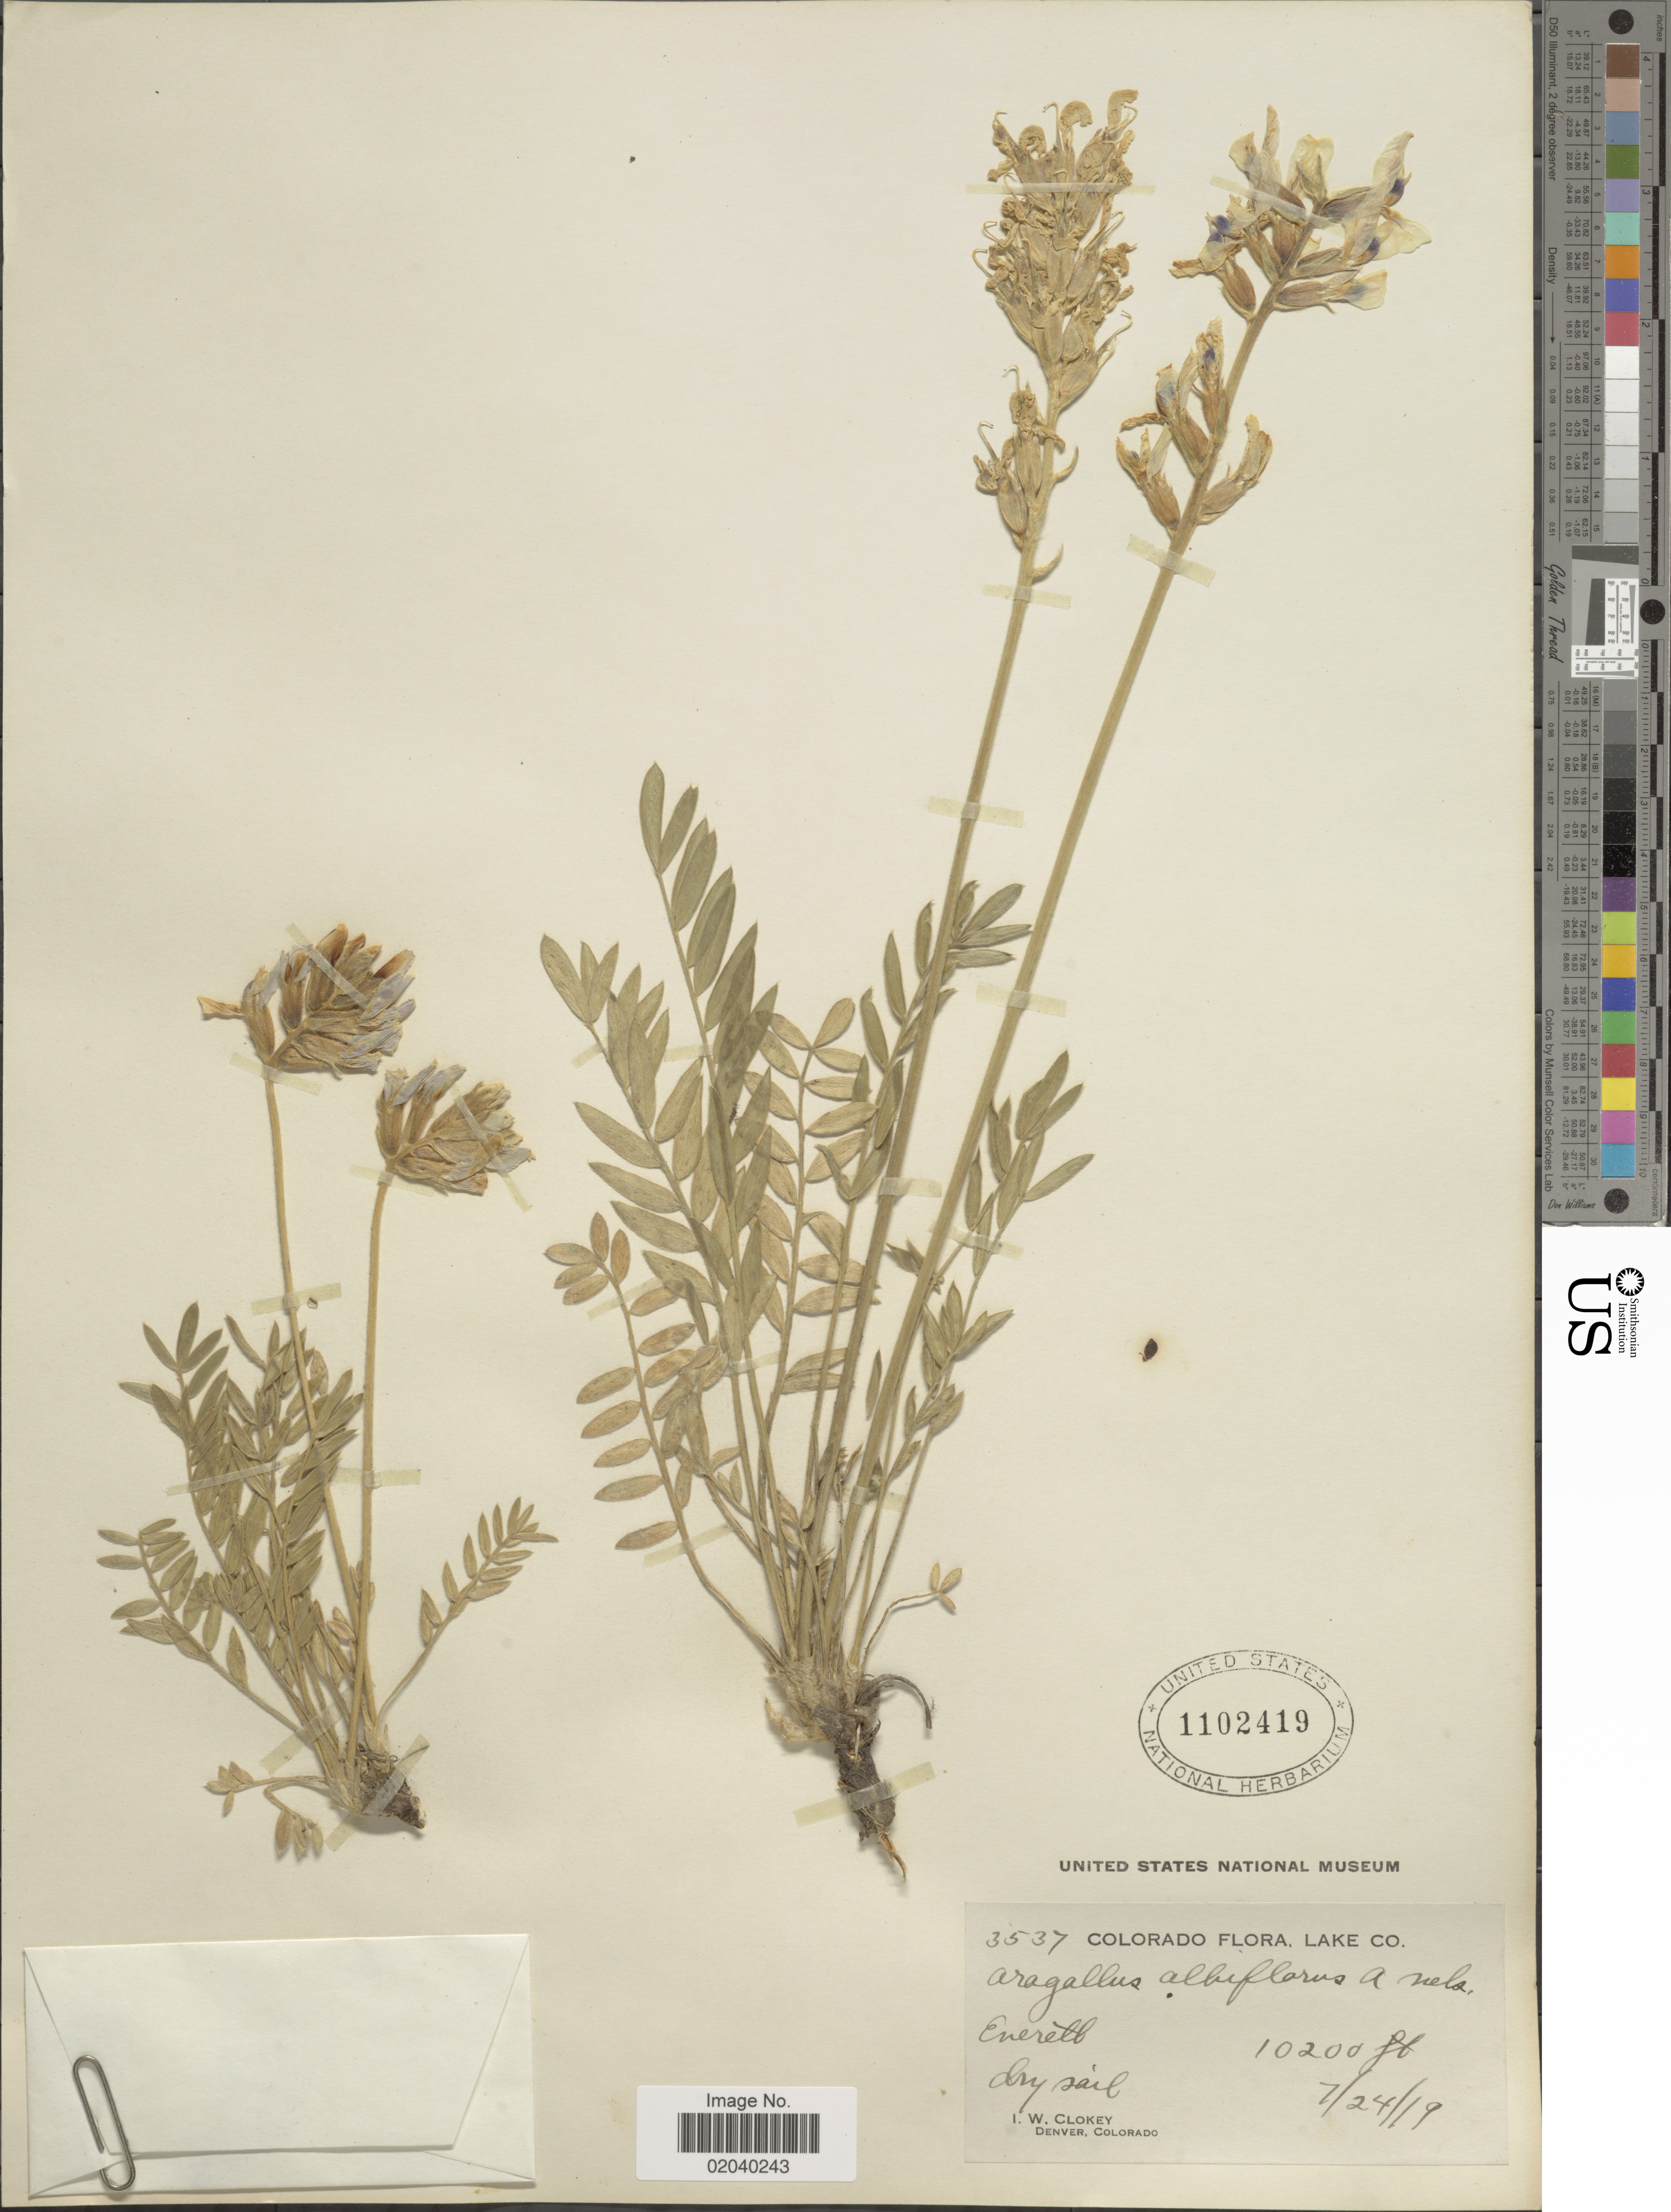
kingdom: Plantae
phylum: Tracheophyta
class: Magnoliopsida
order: Fabales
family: Fabaceae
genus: Oxytropis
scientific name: Oxytropis sericea var. sericea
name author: Nutt.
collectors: I. W. Clokey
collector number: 3537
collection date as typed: Transcribed d/m/y: 24/7/19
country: United States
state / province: Colorado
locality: Lake Co, Enerett, dry soil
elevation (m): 3109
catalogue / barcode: US 1102419